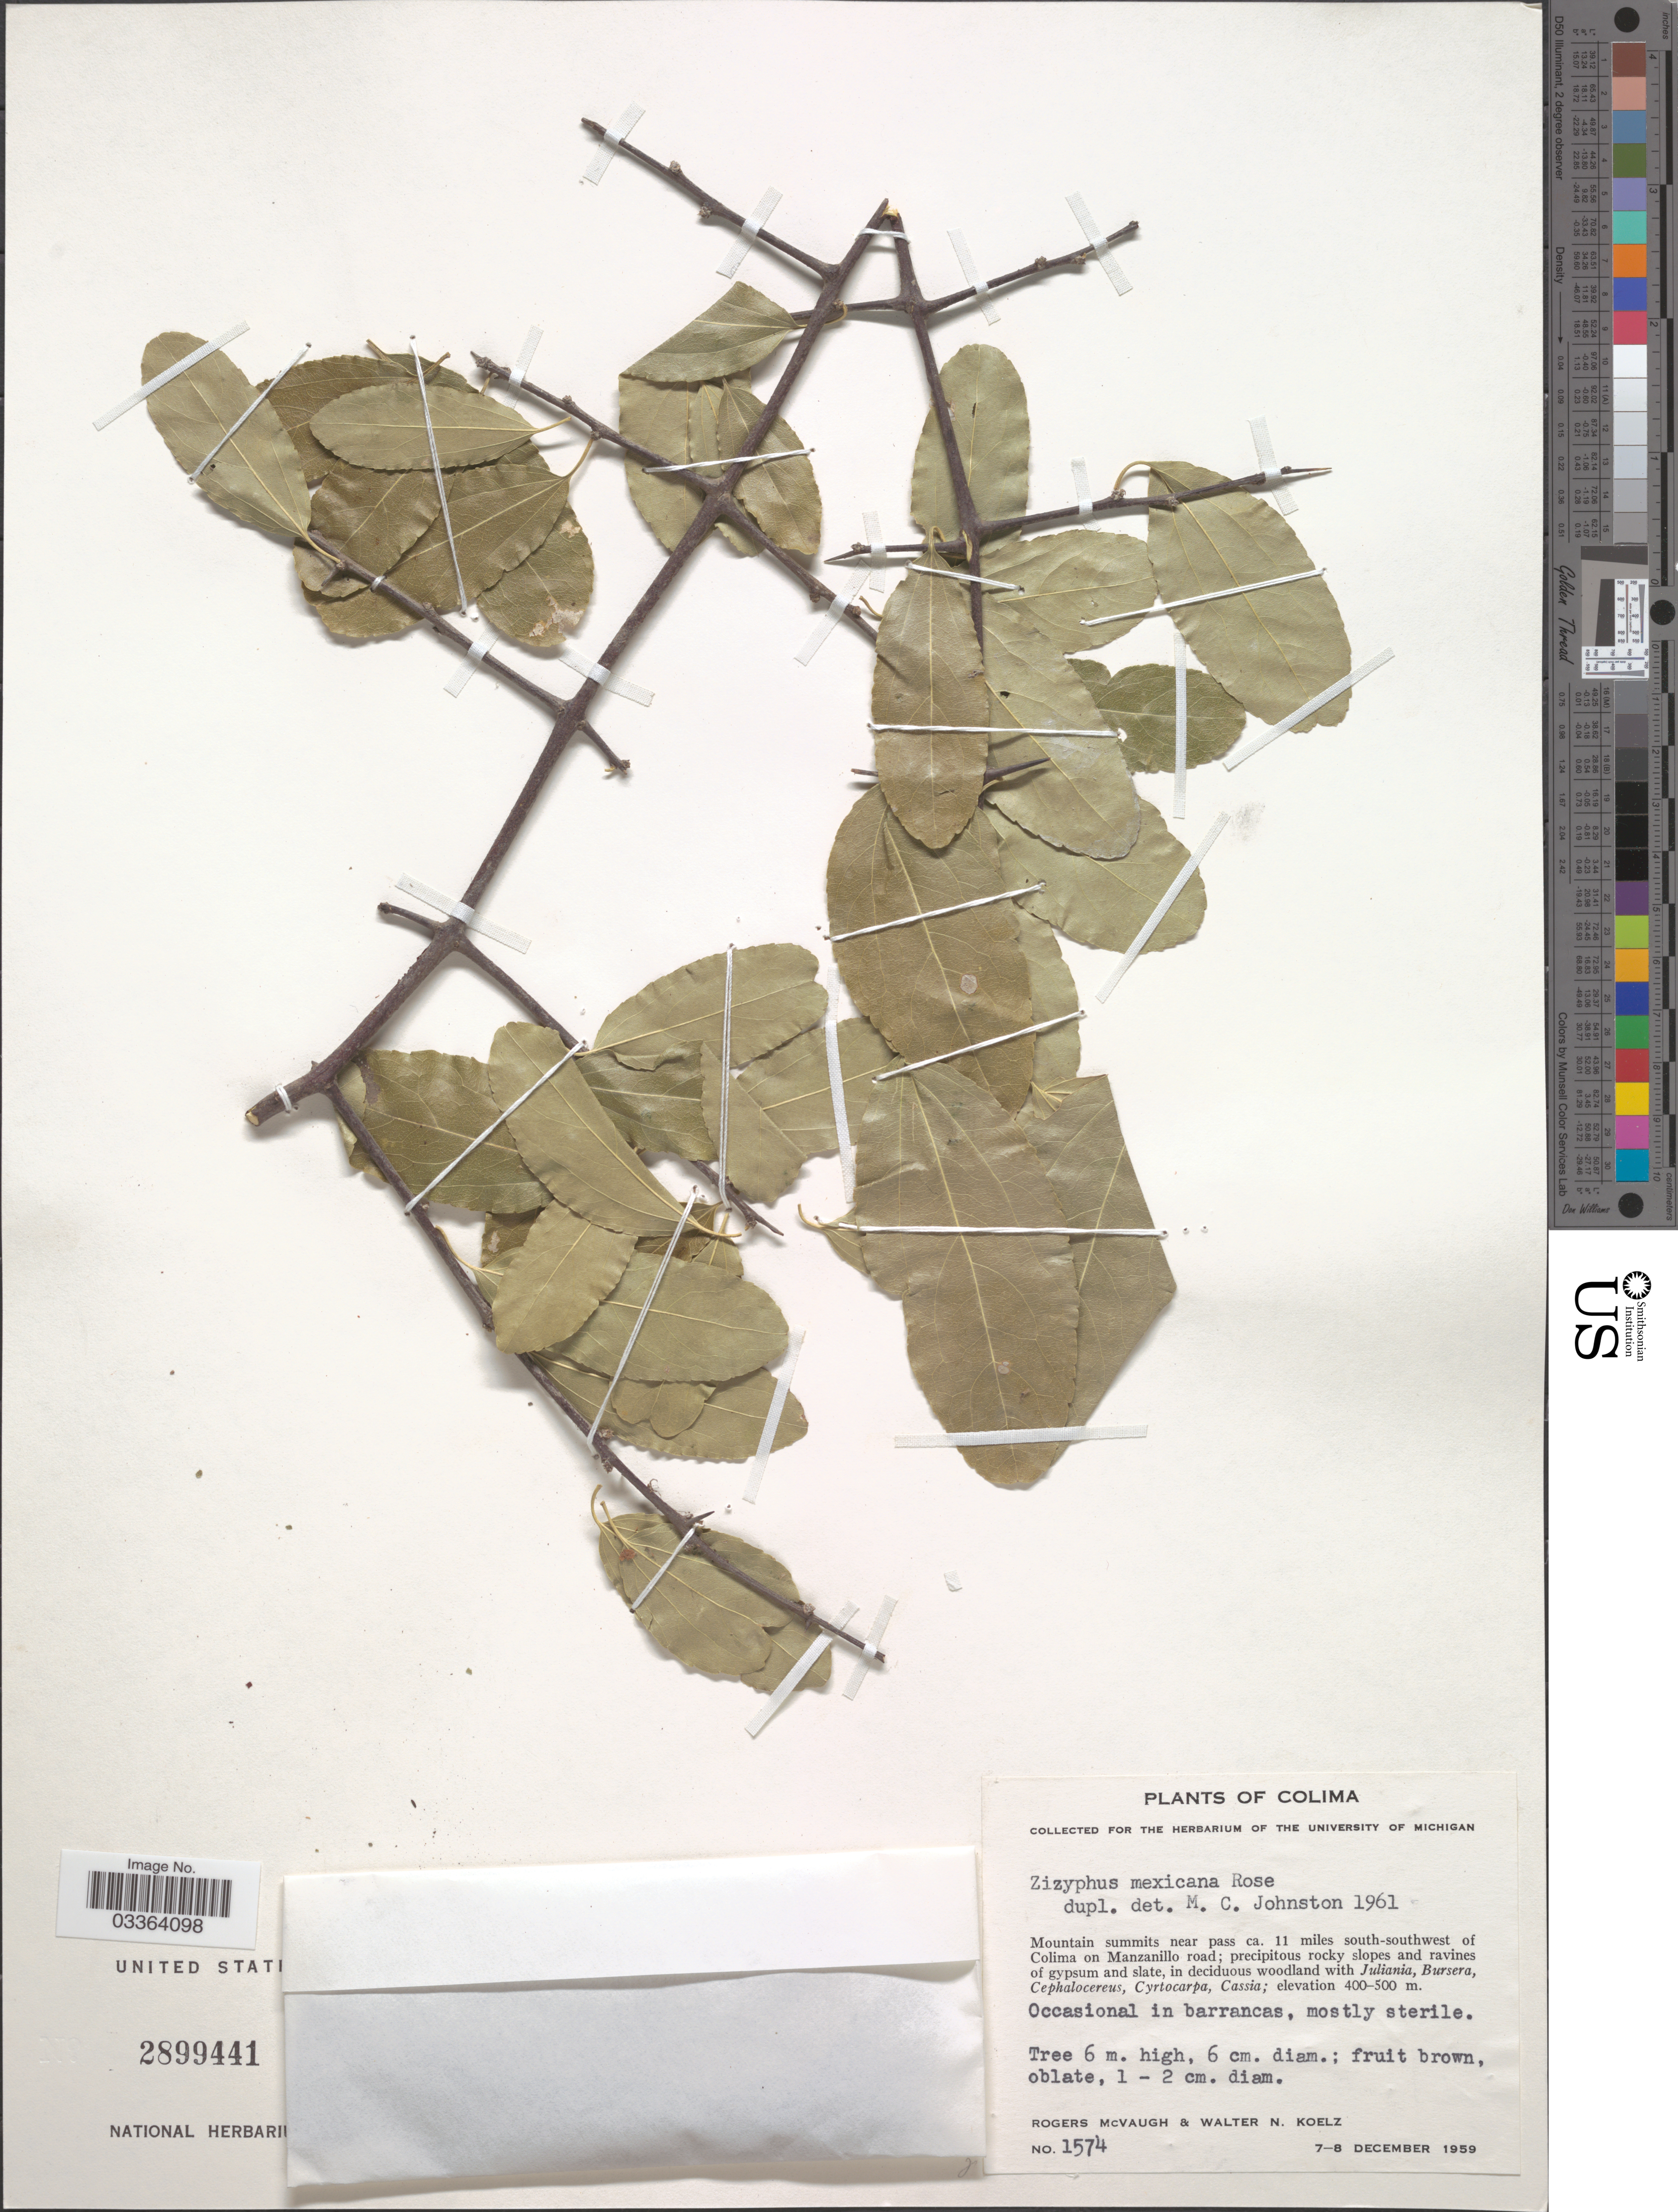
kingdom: Plantae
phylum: Tracheophyta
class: Magnoliopsida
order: Rosales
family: Rhamnaceae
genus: Sarcomphalus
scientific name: Sarcomphalus mexicanus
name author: (Rose) Hauenschild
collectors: R. McVaugh & W. N. Koelz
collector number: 1574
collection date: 1959-12-07/1959-12-08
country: Mexico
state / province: Colima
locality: Mountain summits near pass ca. 11 miles south-southwest of Colima on Manzanillo road.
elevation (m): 400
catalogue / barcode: US 2899441